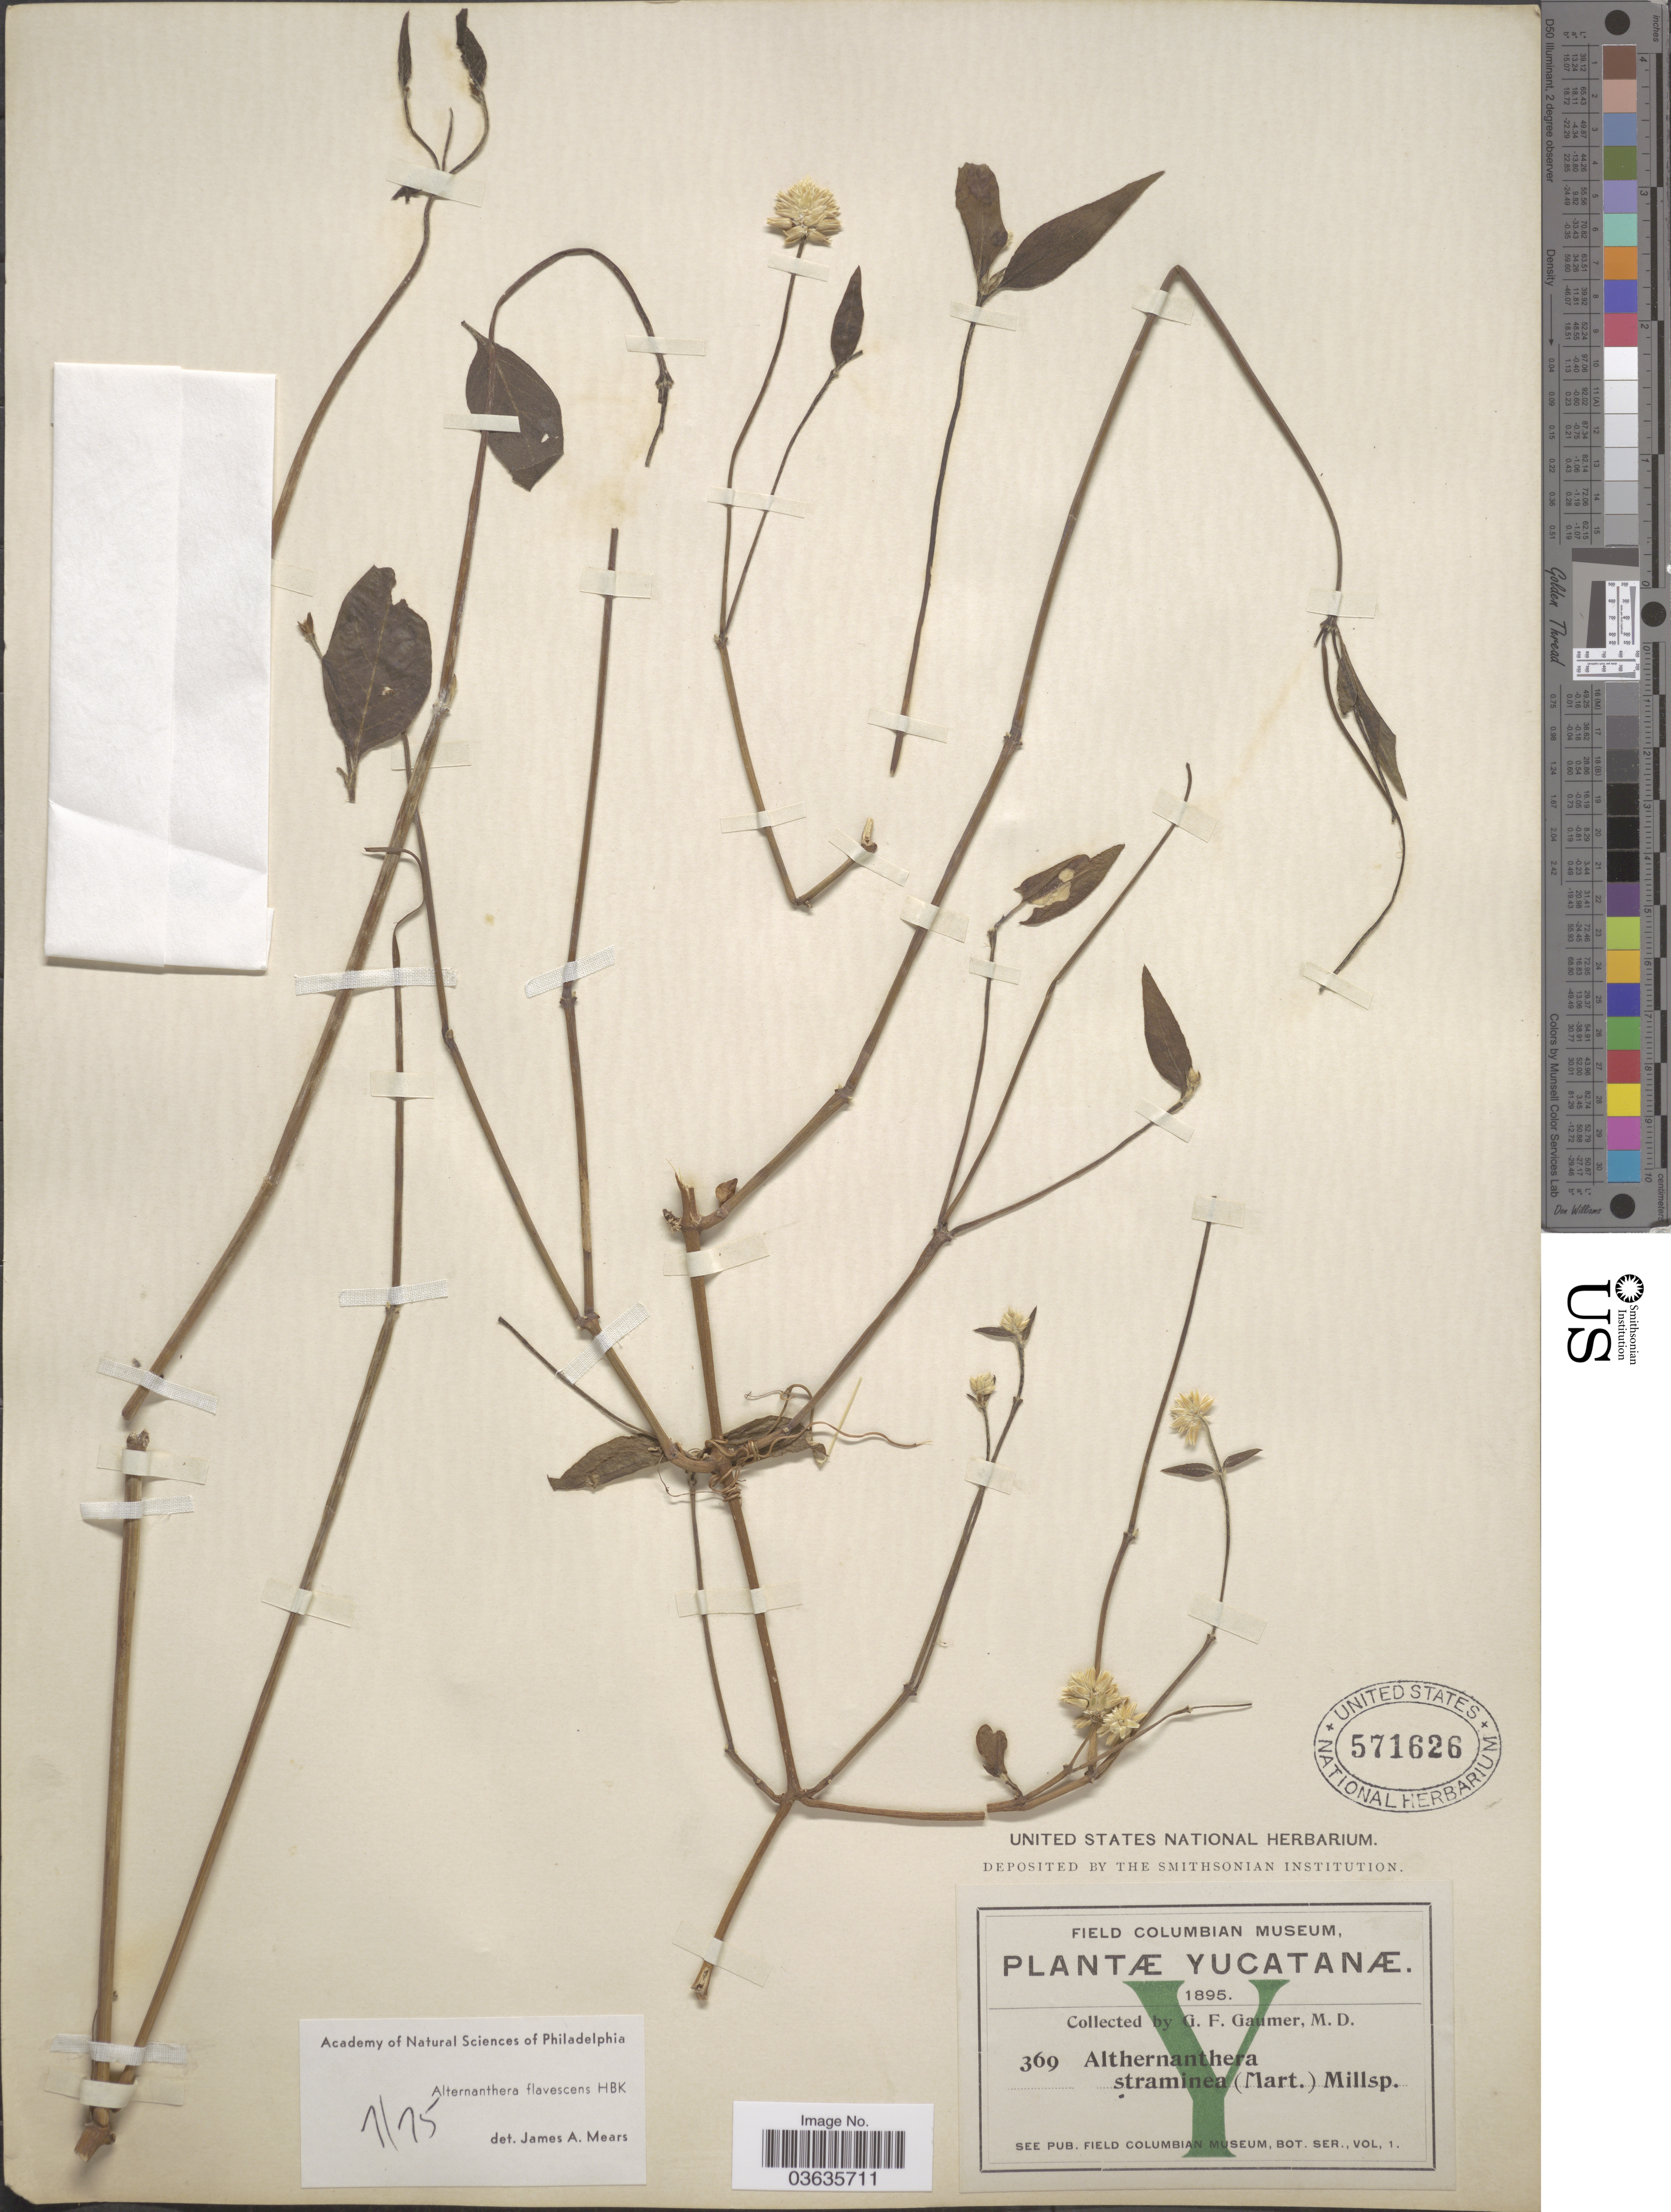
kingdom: Plantae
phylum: Tracheophyta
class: Magnoliopsida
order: Caryophyllales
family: Amaranthaceae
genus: Alternanthera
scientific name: Alternanthera flavescens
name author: Kunth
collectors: G. F. Gaumer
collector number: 369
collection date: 1895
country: Mexico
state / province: Yucatán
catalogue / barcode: US 571626